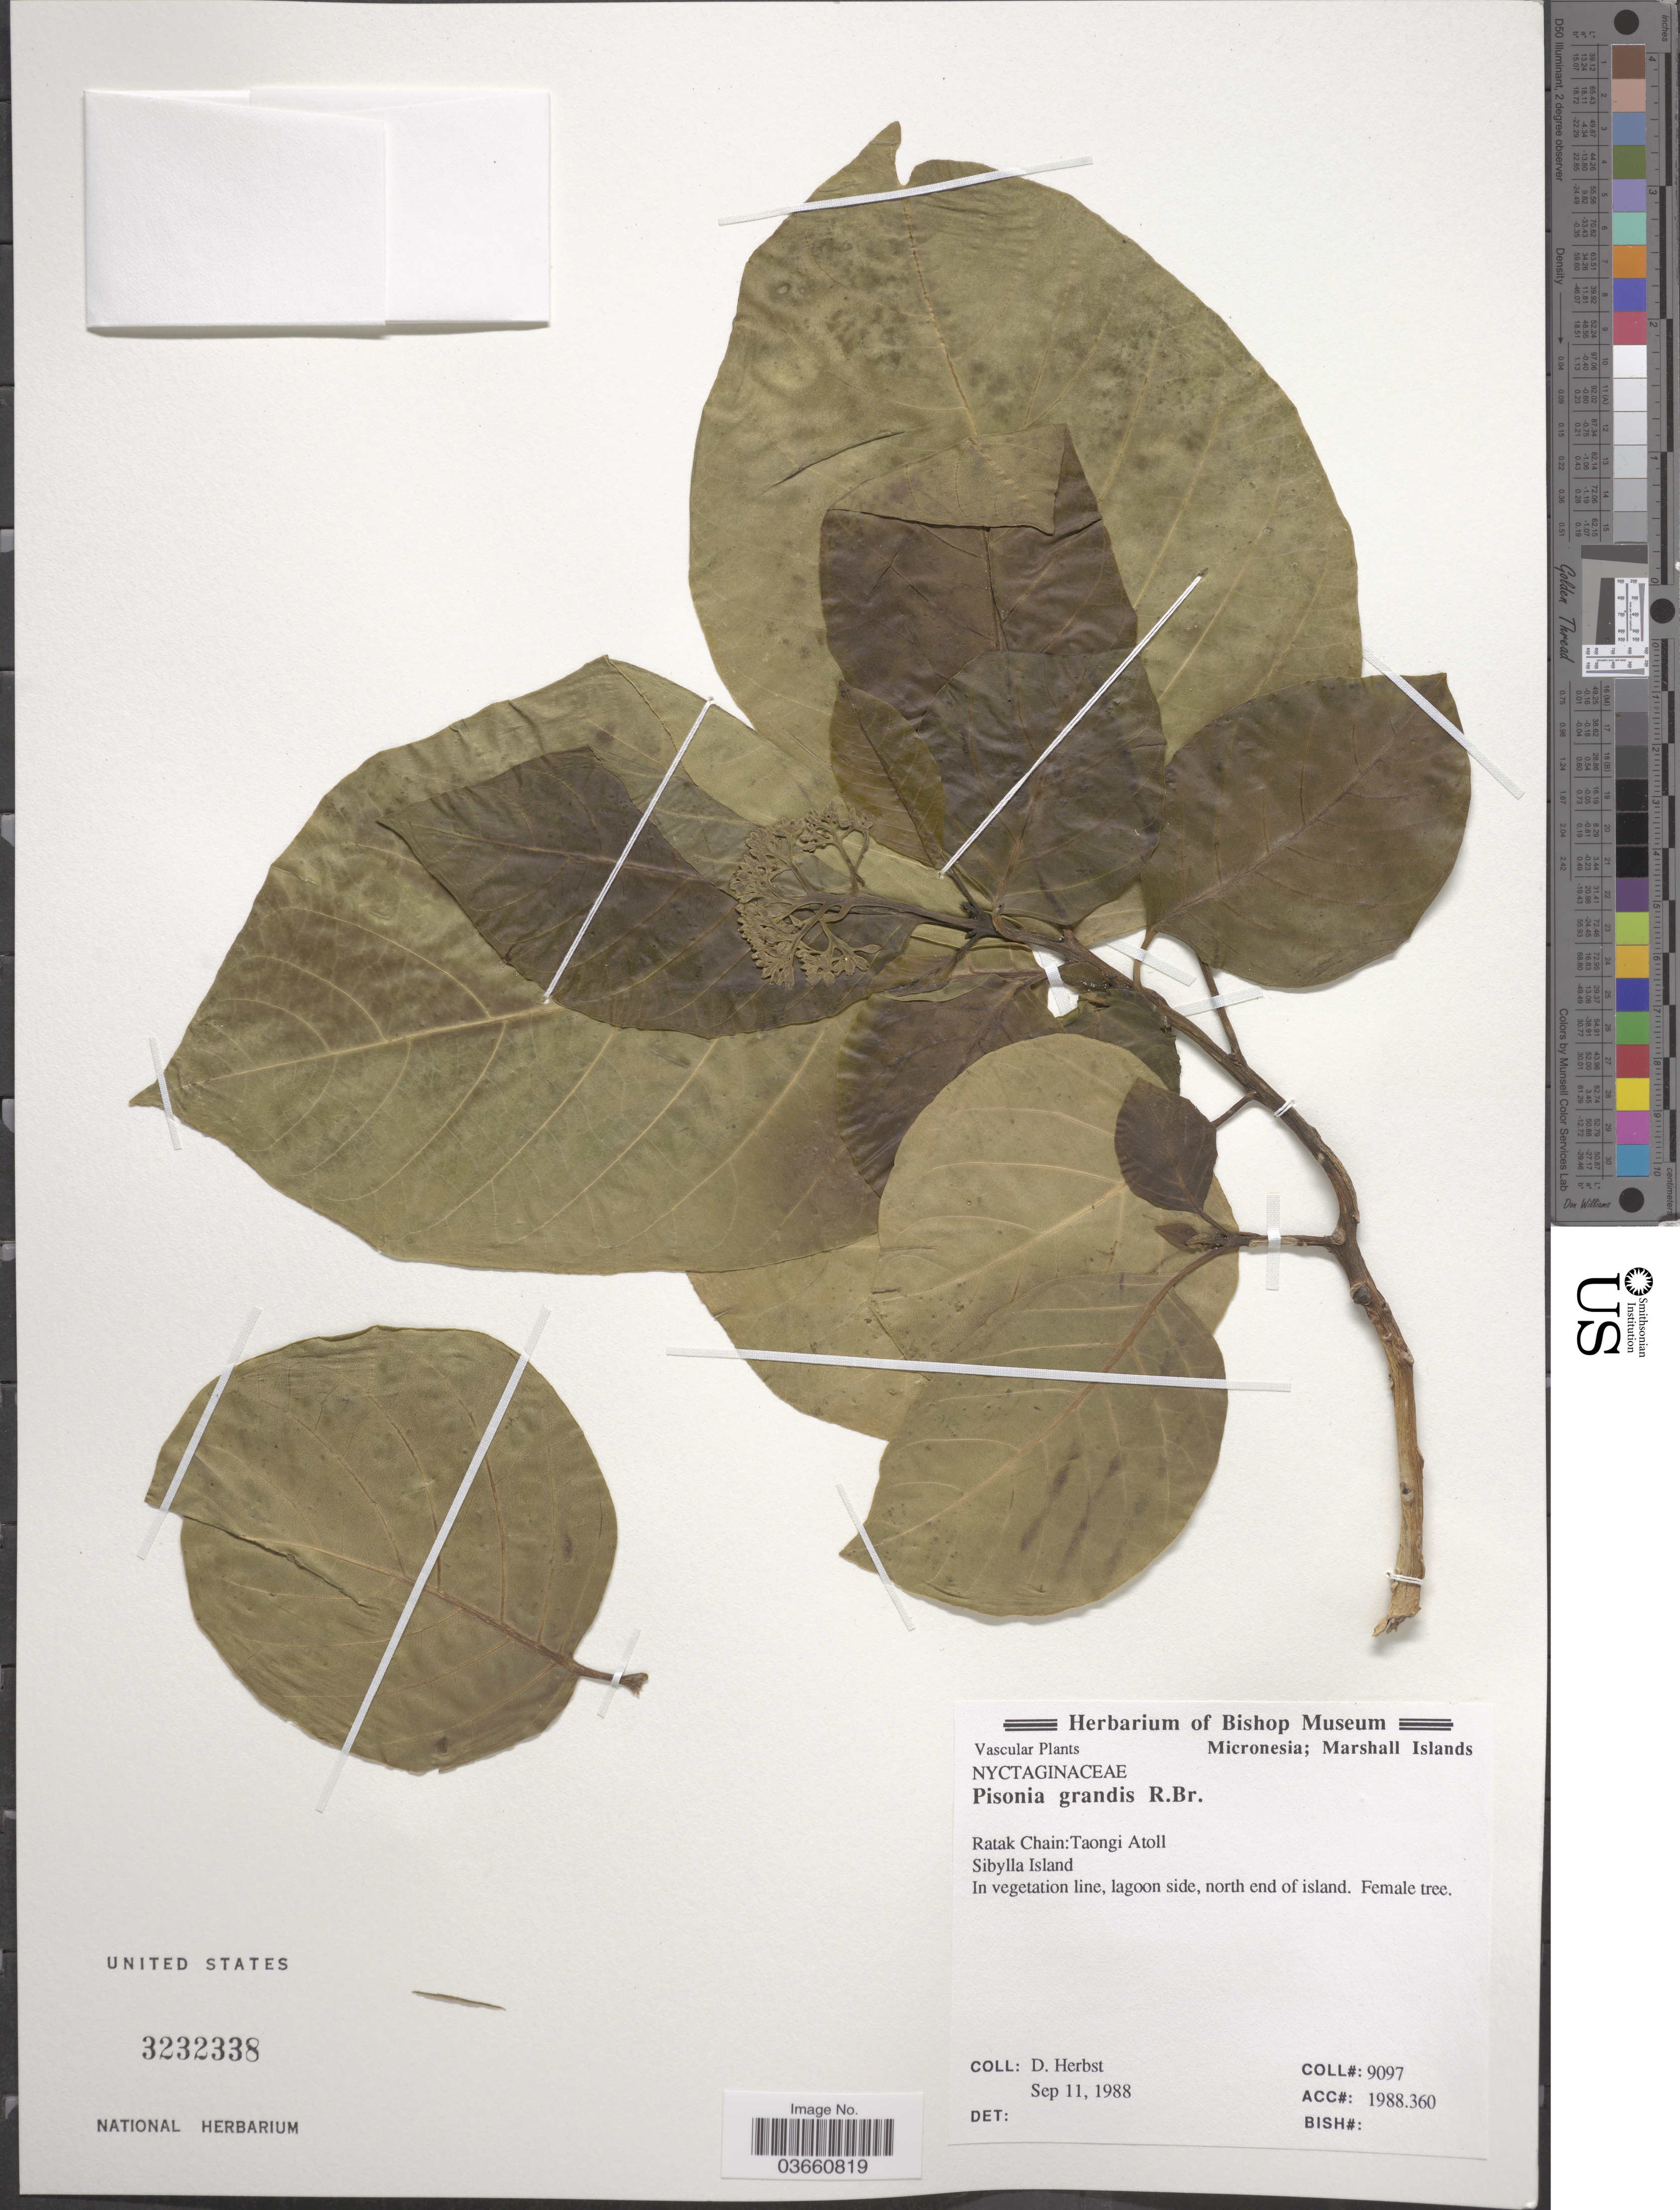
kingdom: Plantae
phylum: Tracheophyta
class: Magnoliopsida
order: Caryophyllales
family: Nyctaginaceae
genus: Pisonia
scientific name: Pisonia grandis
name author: R. Br.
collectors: D. Herbst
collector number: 9097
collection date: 1988-09-11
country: Marshall Islands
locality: Micronesia. Ratak Chain: Taongi Atoll. Sibylla Island. North end of island.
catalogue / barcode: US 3232338